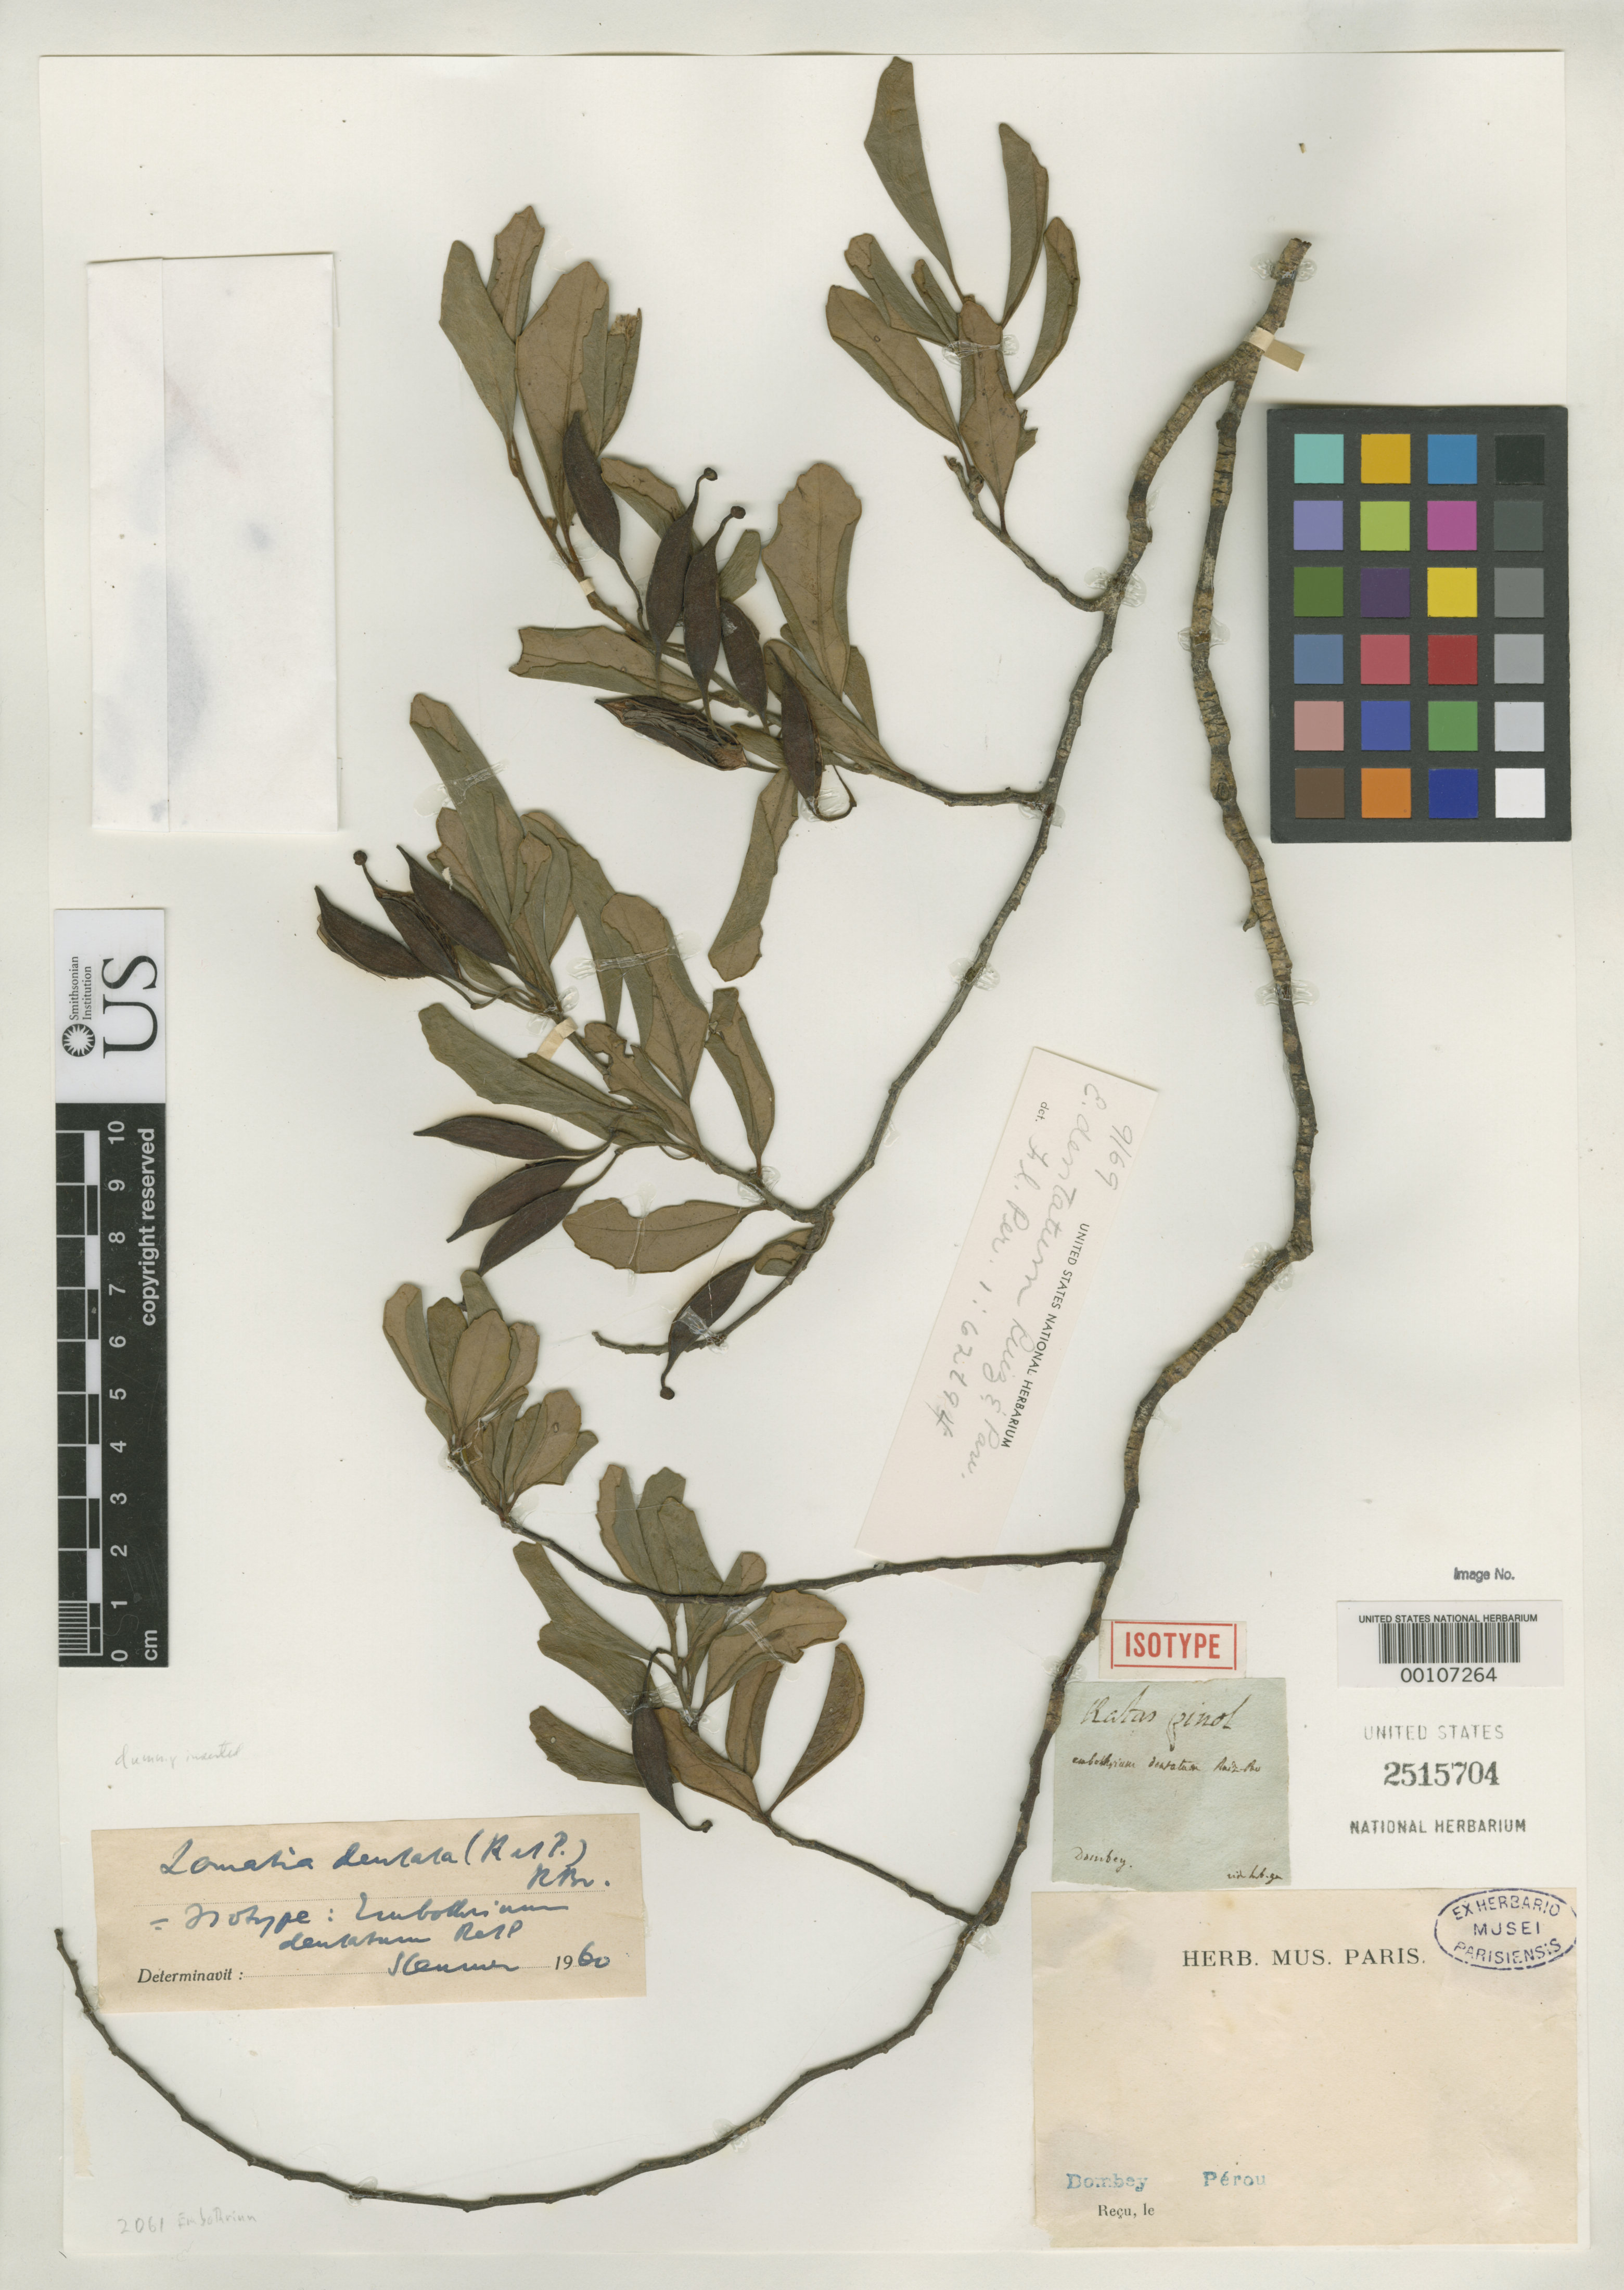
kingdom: Plantae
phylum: Tracheophyta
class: Magnoliopsida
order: Proteales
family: Proteaceae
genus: Embothrium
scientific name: Embothrium dentatum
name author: Ruiz & Pav.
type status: Isotype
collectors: J. Dombey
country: Peru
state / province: San Martín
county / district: Mariscal Cáceres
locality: Rio Huallaga, margen Derecha del; Balsa Probana; dtto. Tocache Nuevo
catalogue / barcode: US 2515704